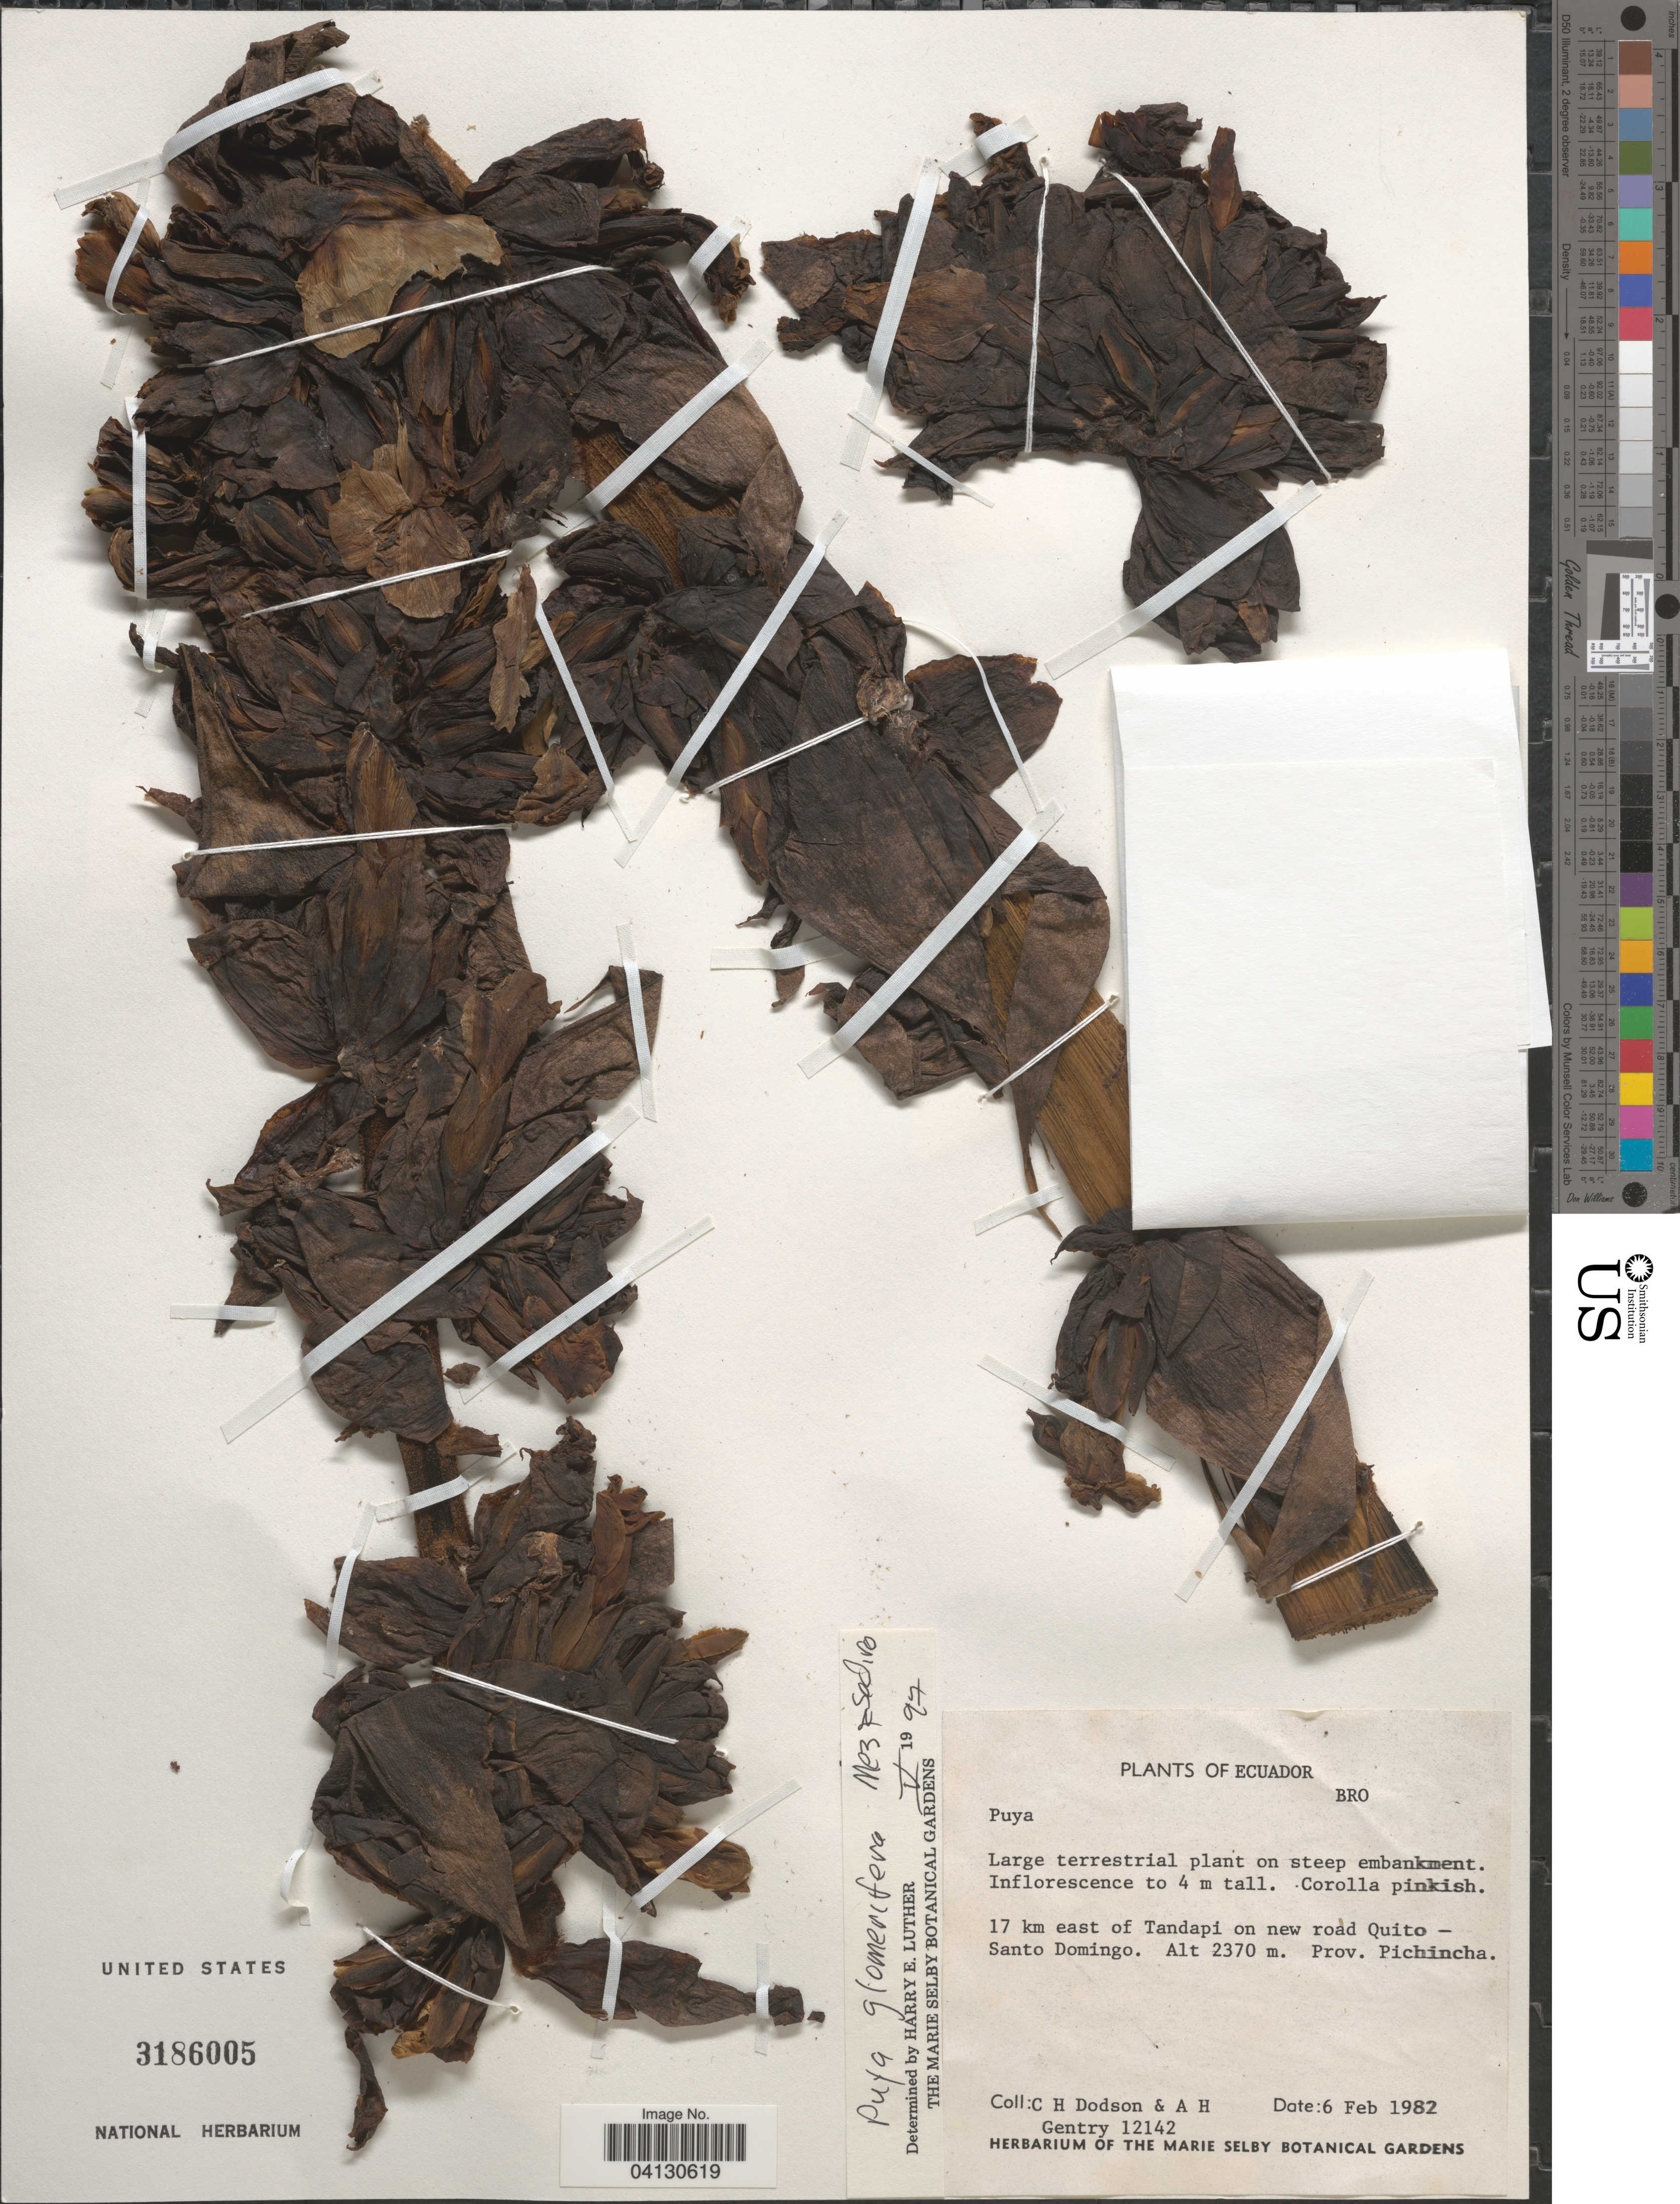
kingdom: Plantae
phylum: Tracheophyta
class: Liliopsida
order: Poales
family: Bromeliaceae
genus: Puya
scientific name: Puya glomerifera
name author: Mez & Sodiro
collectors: C. H. Dodson & A. H. Gentry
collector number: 12142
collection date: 1982-02-06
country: Ecuador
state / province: Pichincha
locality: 17 km east of Tandapi on new road Quito - Santo Domingo.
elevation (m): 2370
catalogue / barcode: US 3186005